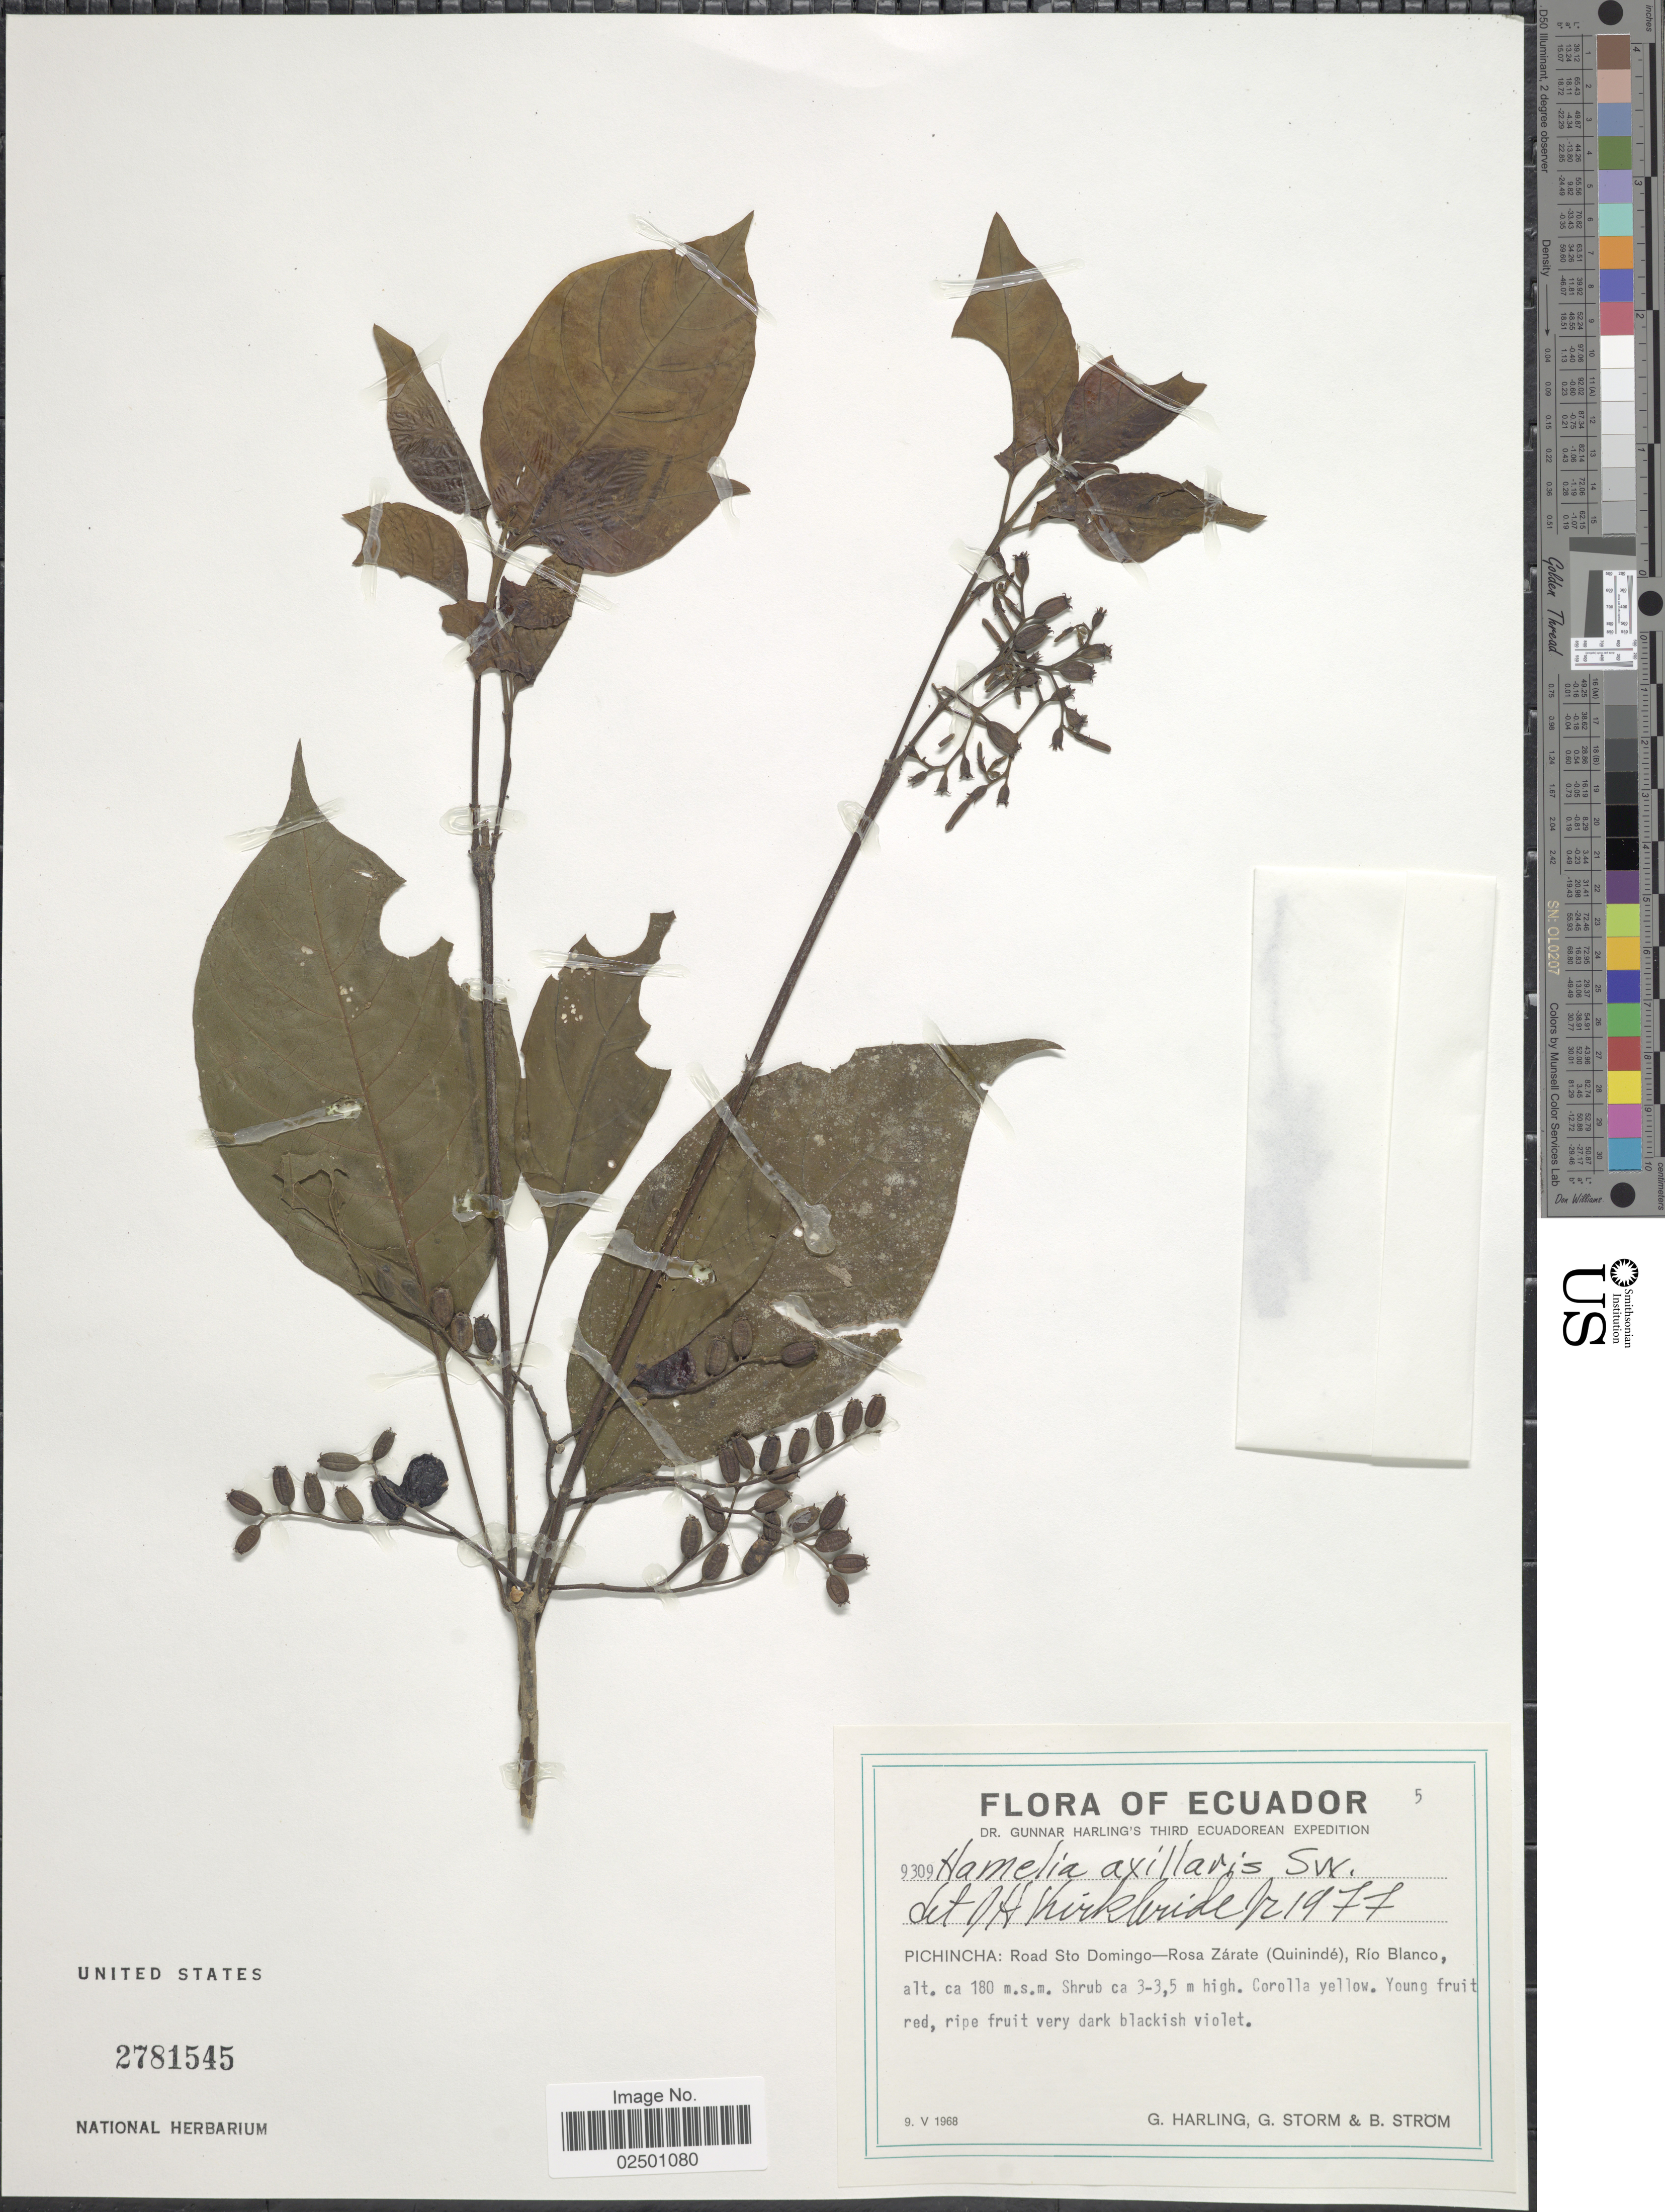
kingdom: Plantae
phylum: Tracheophyta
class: Magnoliopsida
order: Gentianales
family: Rubiaceae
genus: Hamelia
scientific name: Hamelia axillaris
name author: Sw.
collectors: G. Harling, G. Storm & B. Ström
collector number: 9309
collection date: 1968-05-09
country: Ecuador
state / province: Pichincha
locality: Pichincha: Road Sto Domingo - Rosa Zarate (Quininde), Rio Blanco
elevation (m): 180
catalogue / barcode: US 2781545